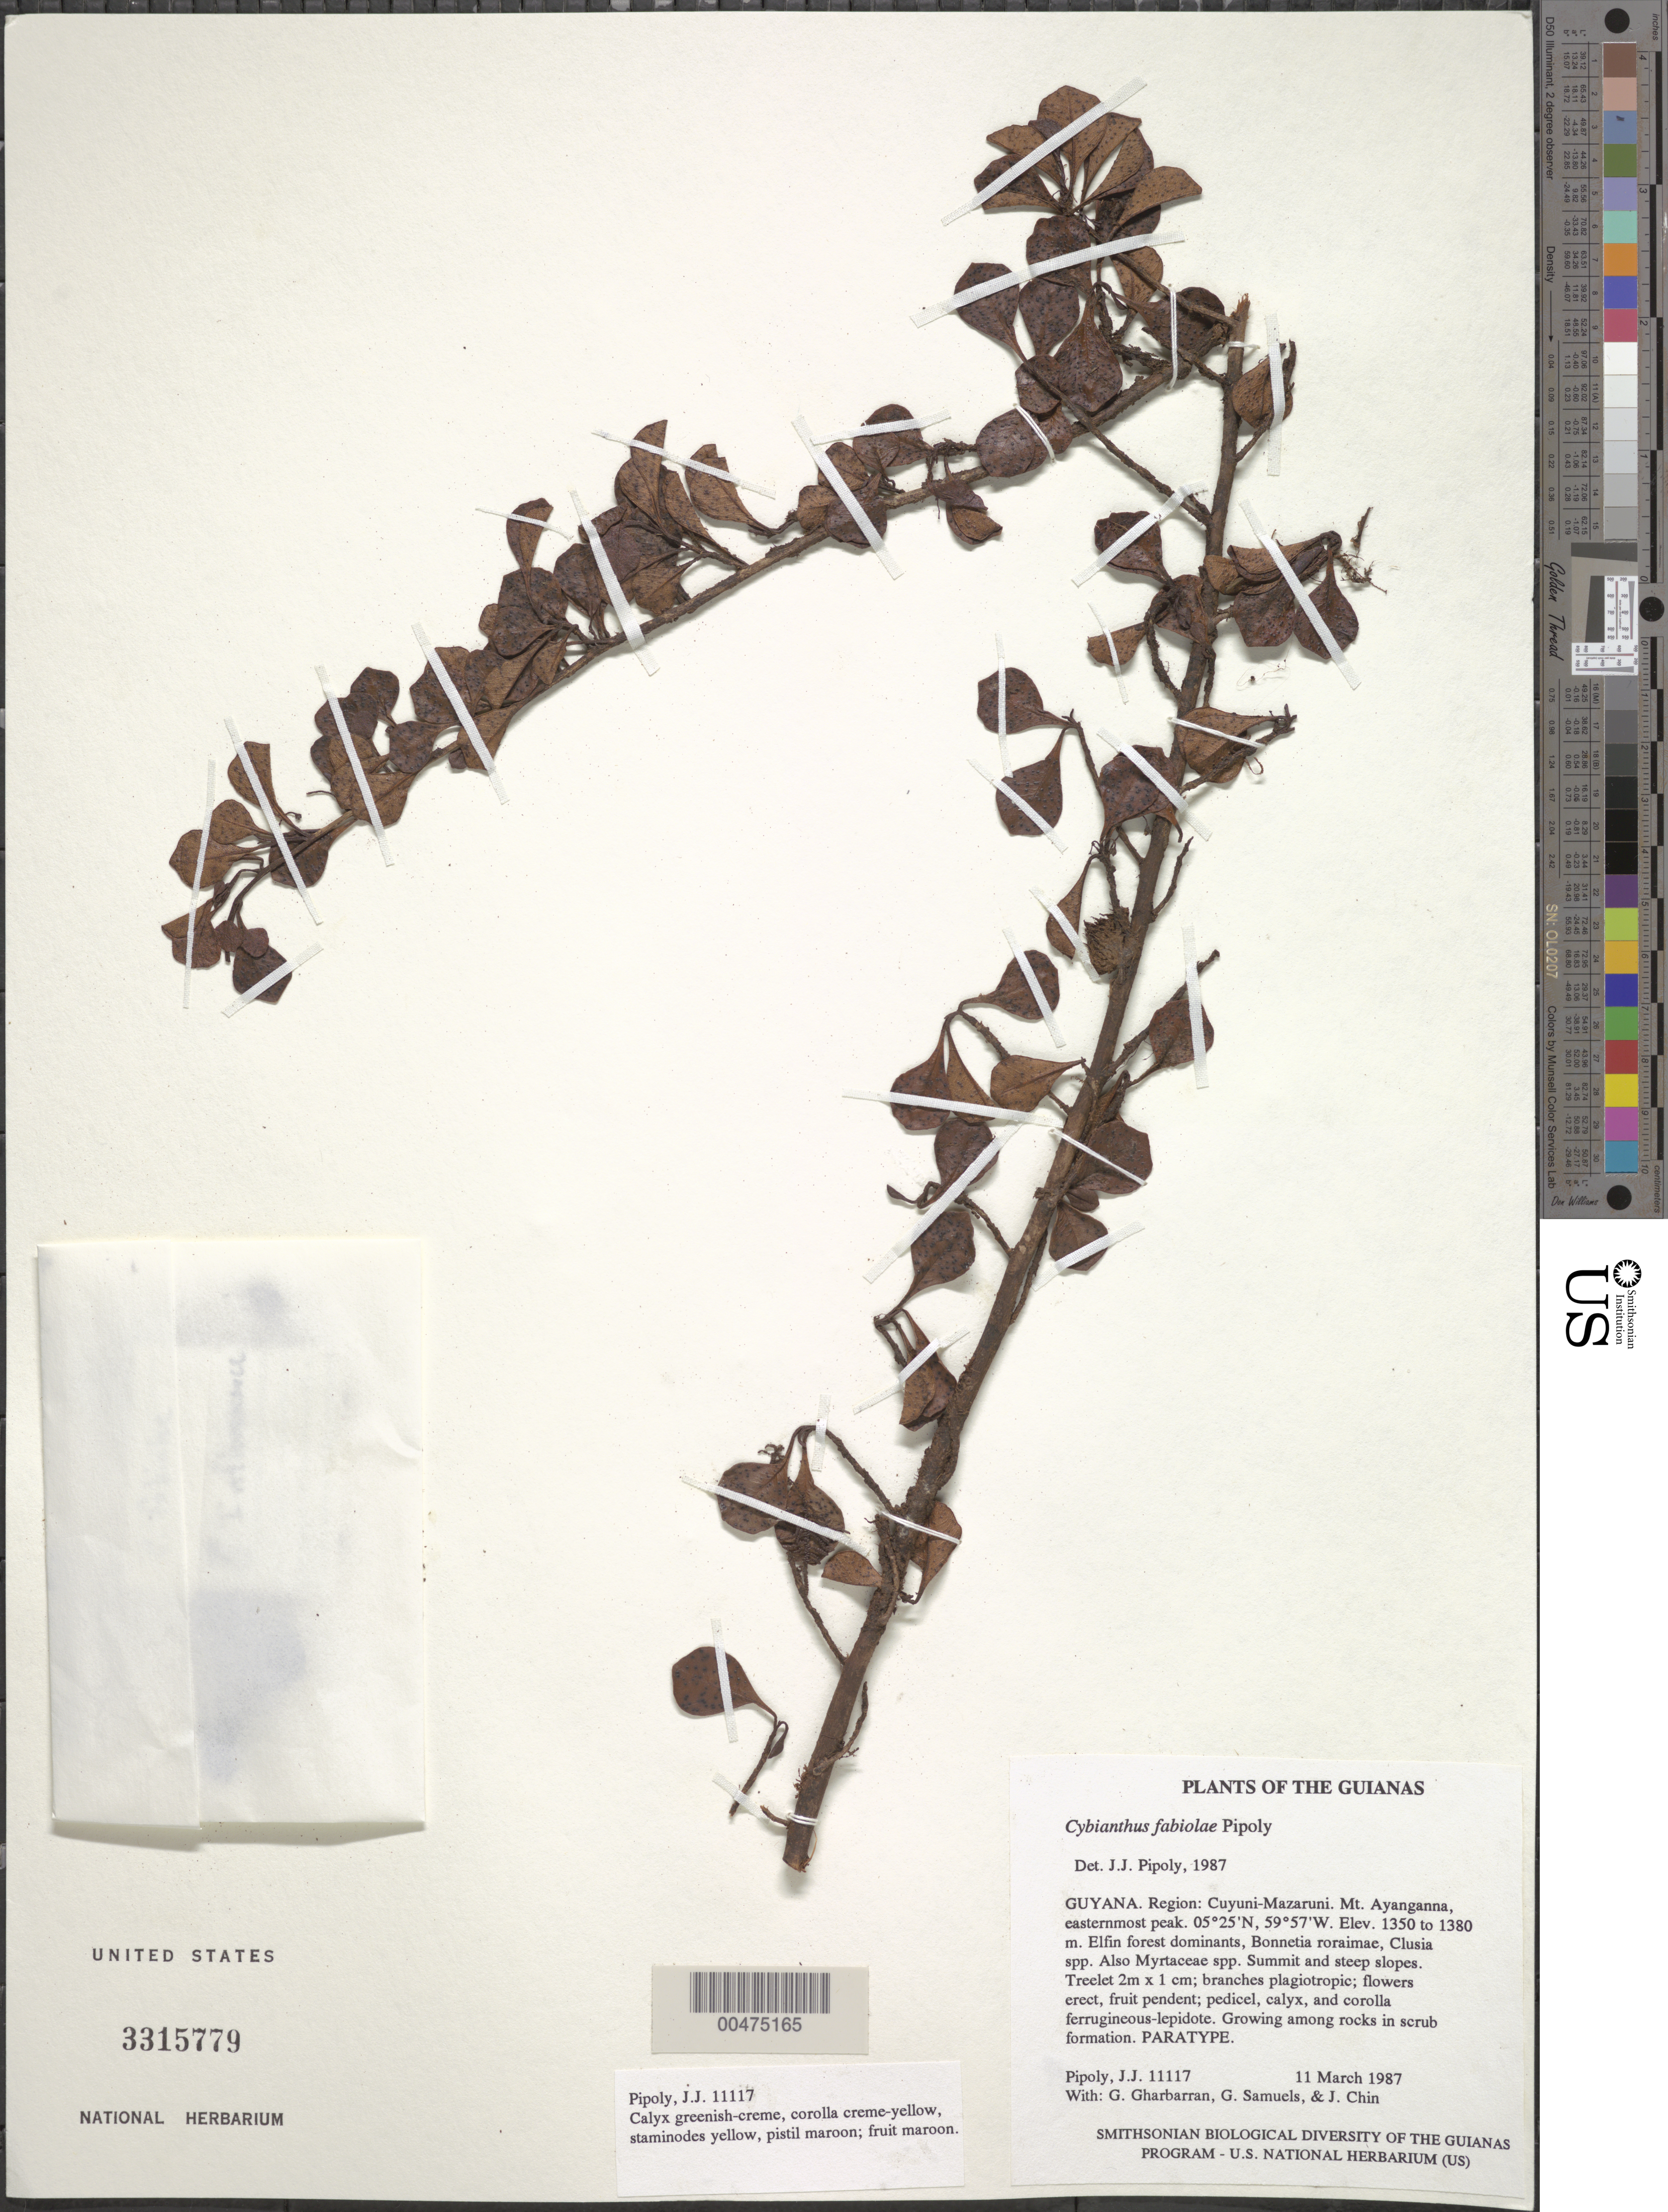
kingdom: Plantae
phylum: Tracheophyta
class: Magnoliopsida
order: Ericales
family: Primulaceae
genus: Cybianthus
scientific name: Cybianthus fabiolae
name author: Pipoly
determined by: Pipoly, J. J., III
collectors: J. J. Pipoly, G. Gharbarran, G. Samuels & J. Chin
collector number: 11117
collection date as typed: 11 March 1987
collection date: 1987-03-11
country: Guyana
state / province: Cuyuni-Mazaruni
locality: Mt. Ayanganna, easternmost peak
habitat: Summit and steep slopes. Elfin forest dominated by Bonnetia roraimae, Clusia spp., various Myrtaceae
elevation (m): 1350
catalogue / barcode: US 3315779